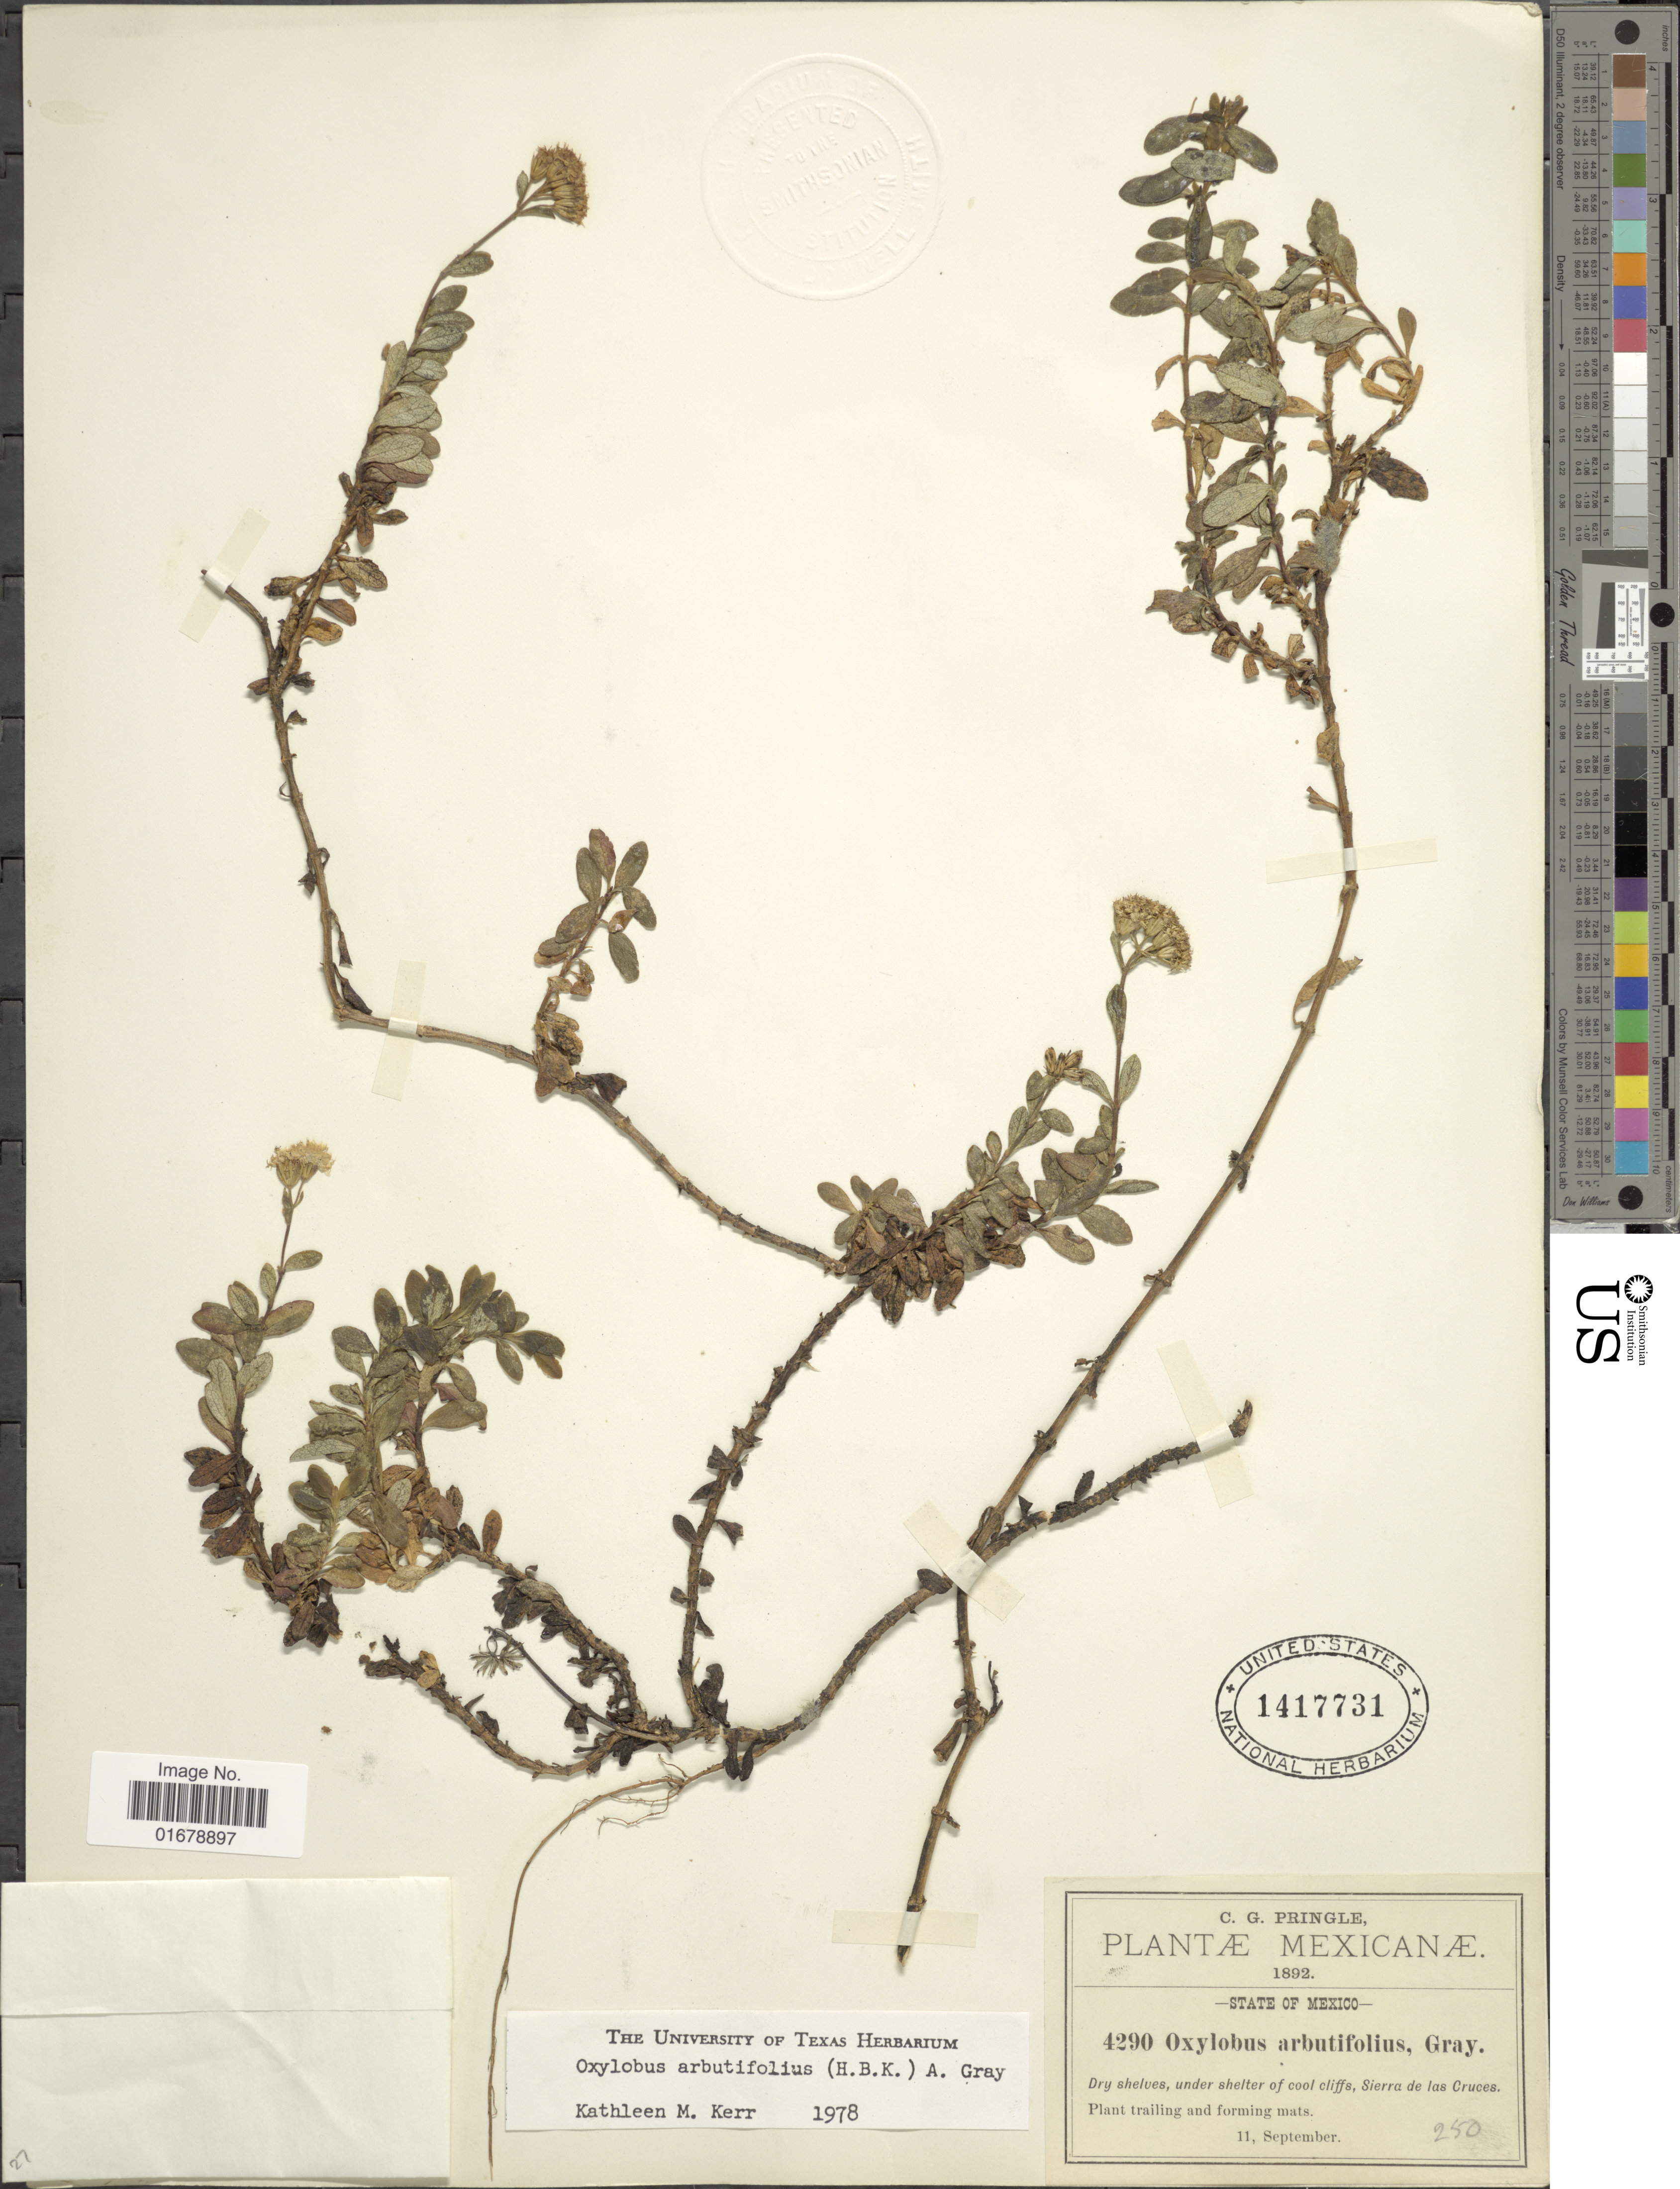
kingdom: Plantae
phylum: Tracheophyta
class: Magnoliopsida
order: Asterales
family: Asteraceae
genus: Oxylobus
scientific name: Oxylobus arbutifolius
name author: (Kunth) A. Gray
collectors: C. G. Pringle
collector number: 4290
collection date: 1892-09-11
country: Mexico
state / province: México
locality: State of México. Dry shelves, under shelter of cool cliffs, Sierra de las Cruces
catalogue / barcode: US 1417731